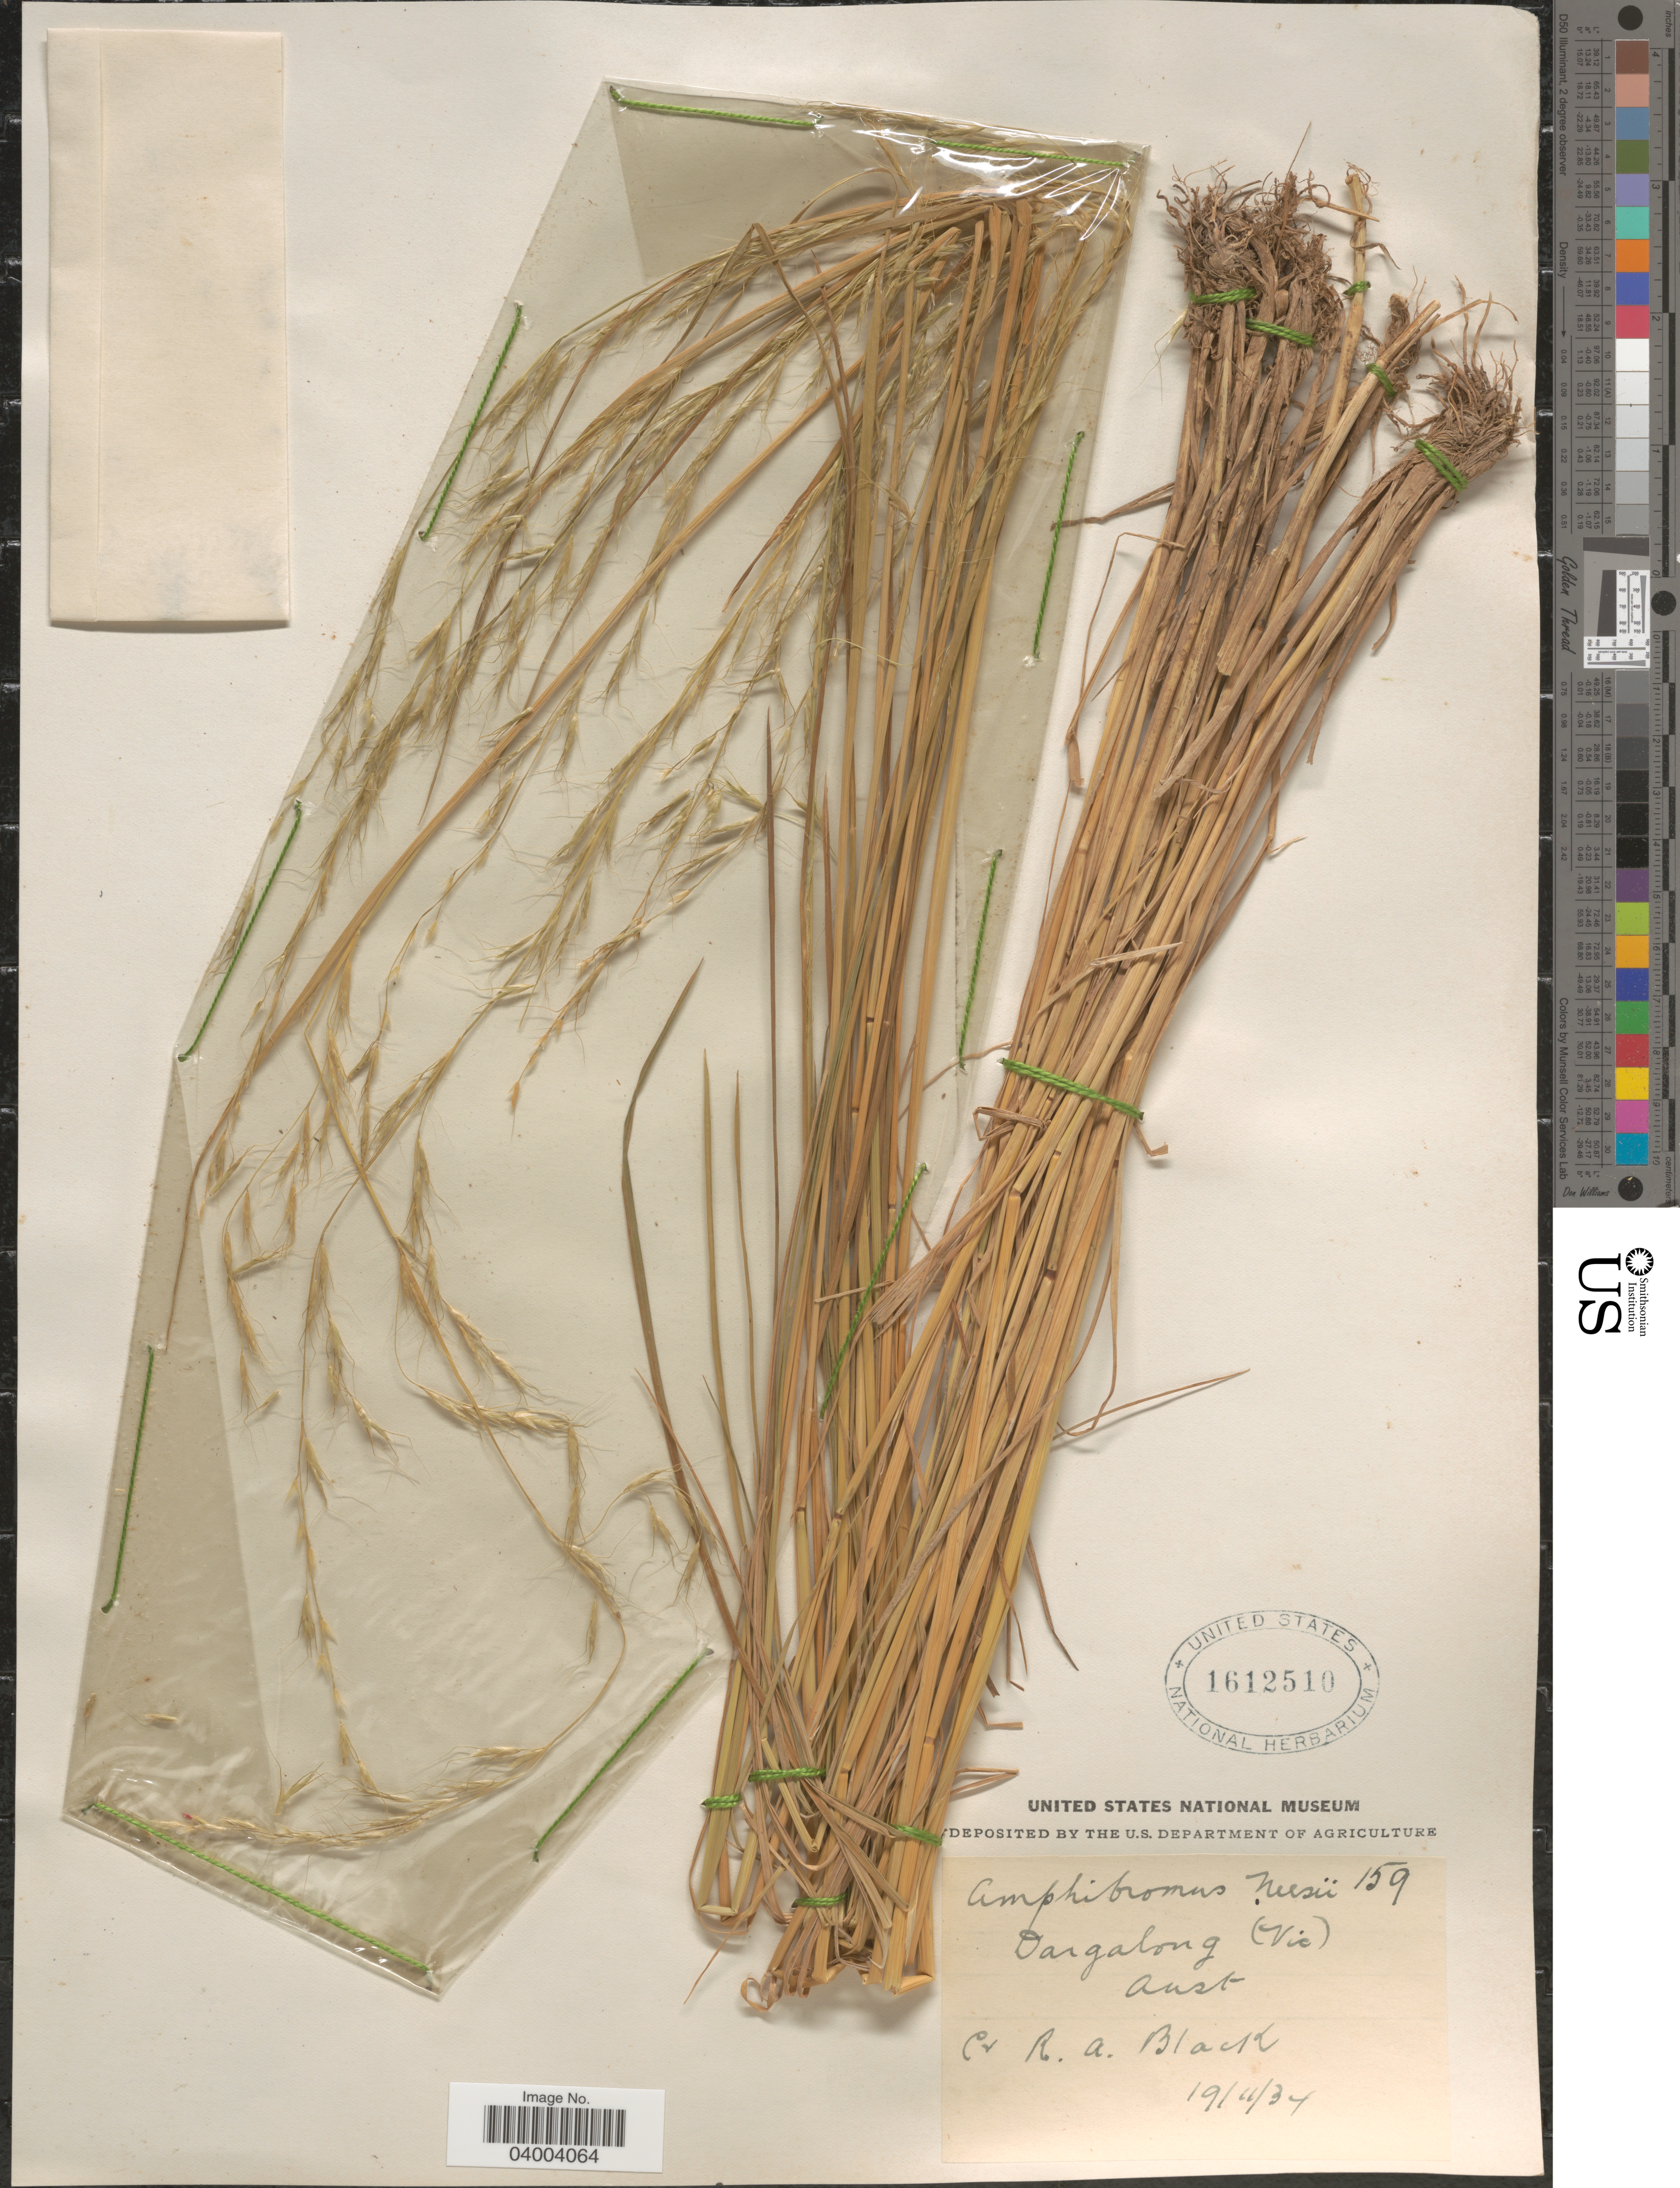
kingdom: Plantae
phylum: Tracheophyta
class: Liliopsida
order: Poales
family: Poaceae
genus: Amphibromus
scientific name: Amphibromus neesii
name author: Steud.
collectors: R. A. Black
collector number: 159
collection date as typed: Transcribed d/m/y: 19/11/34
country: Australia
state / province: Victoria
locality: Dargalong (Vic). Aust.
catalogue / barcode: US 1612510